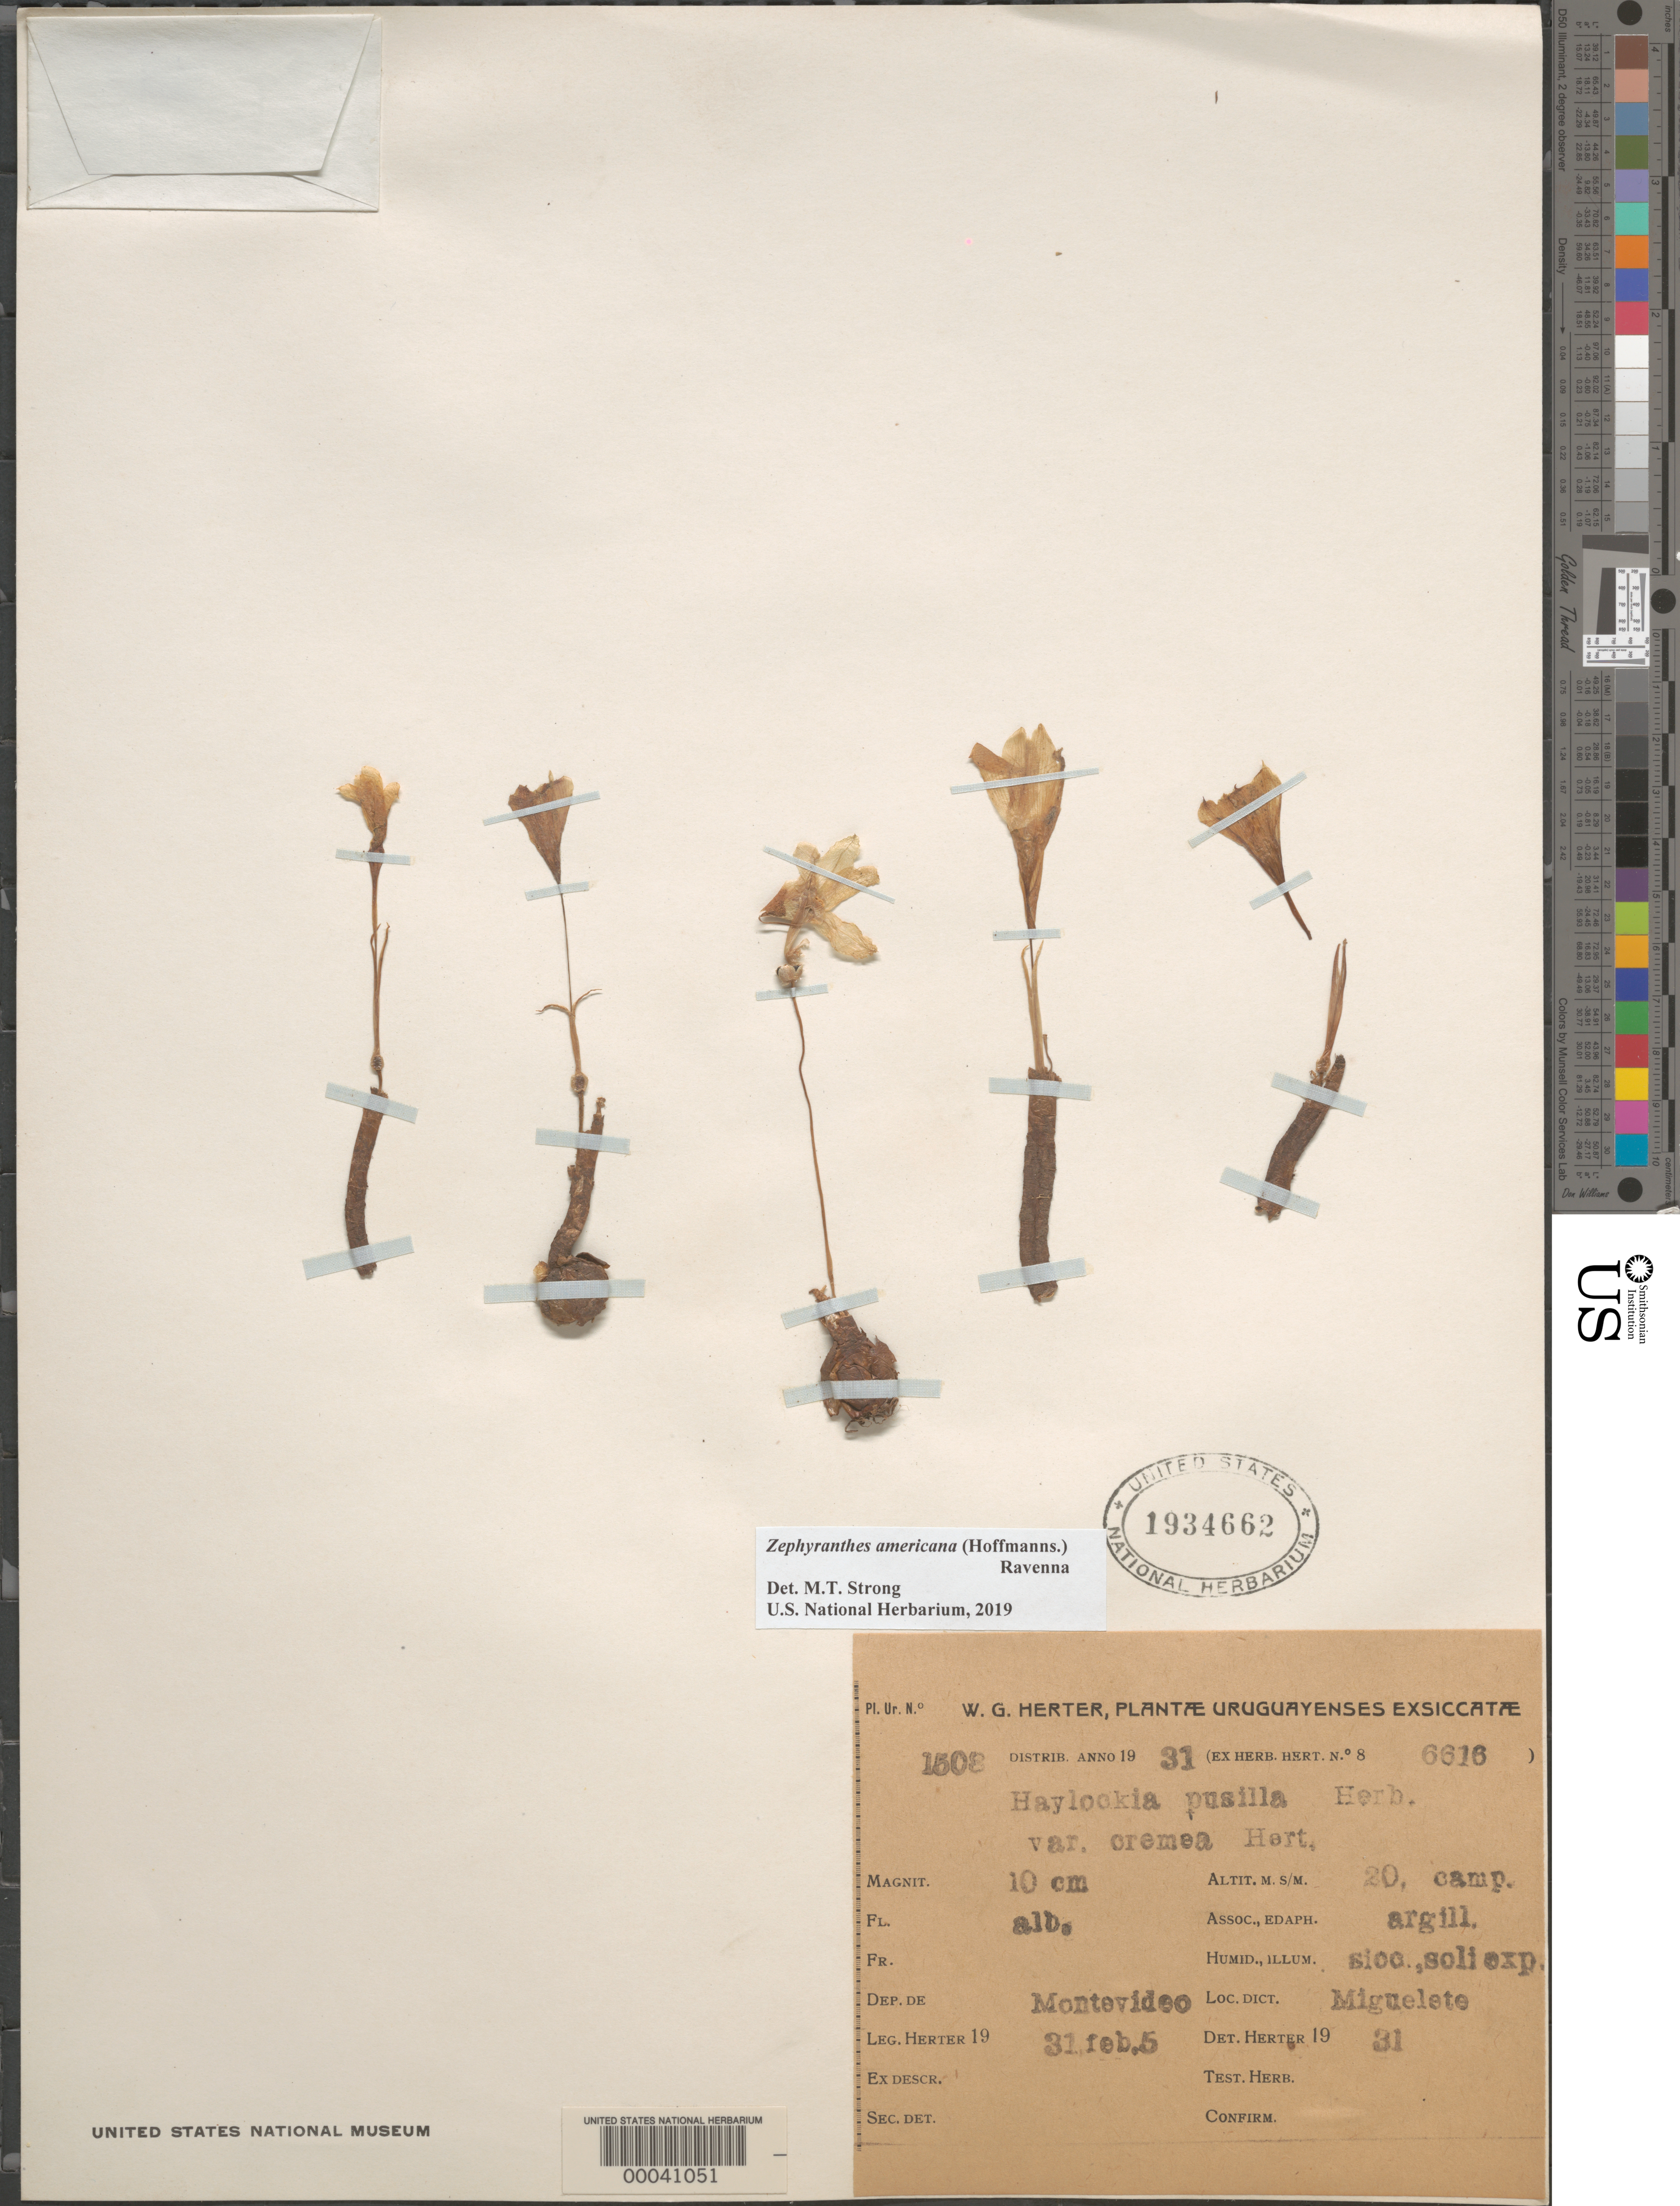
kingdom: Plantae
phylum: Tracheophyta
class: Liliopsida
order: Asparagales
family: Amaryllidaceae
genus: Zephyranthes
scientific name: Zephyranthes americana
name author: (Hoffmanns.) Ravenna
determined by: Strong, Mark T., (BOT), Smithsonian Institution - National Museum of Natural History (UNITED STATES)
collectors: W. G. Herter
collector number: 1508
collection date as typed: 05 Feb 1931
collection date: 1931-02-05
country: Uruguay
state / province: Montevideo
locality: Miguelete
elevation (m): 20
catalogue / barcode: US 1934662